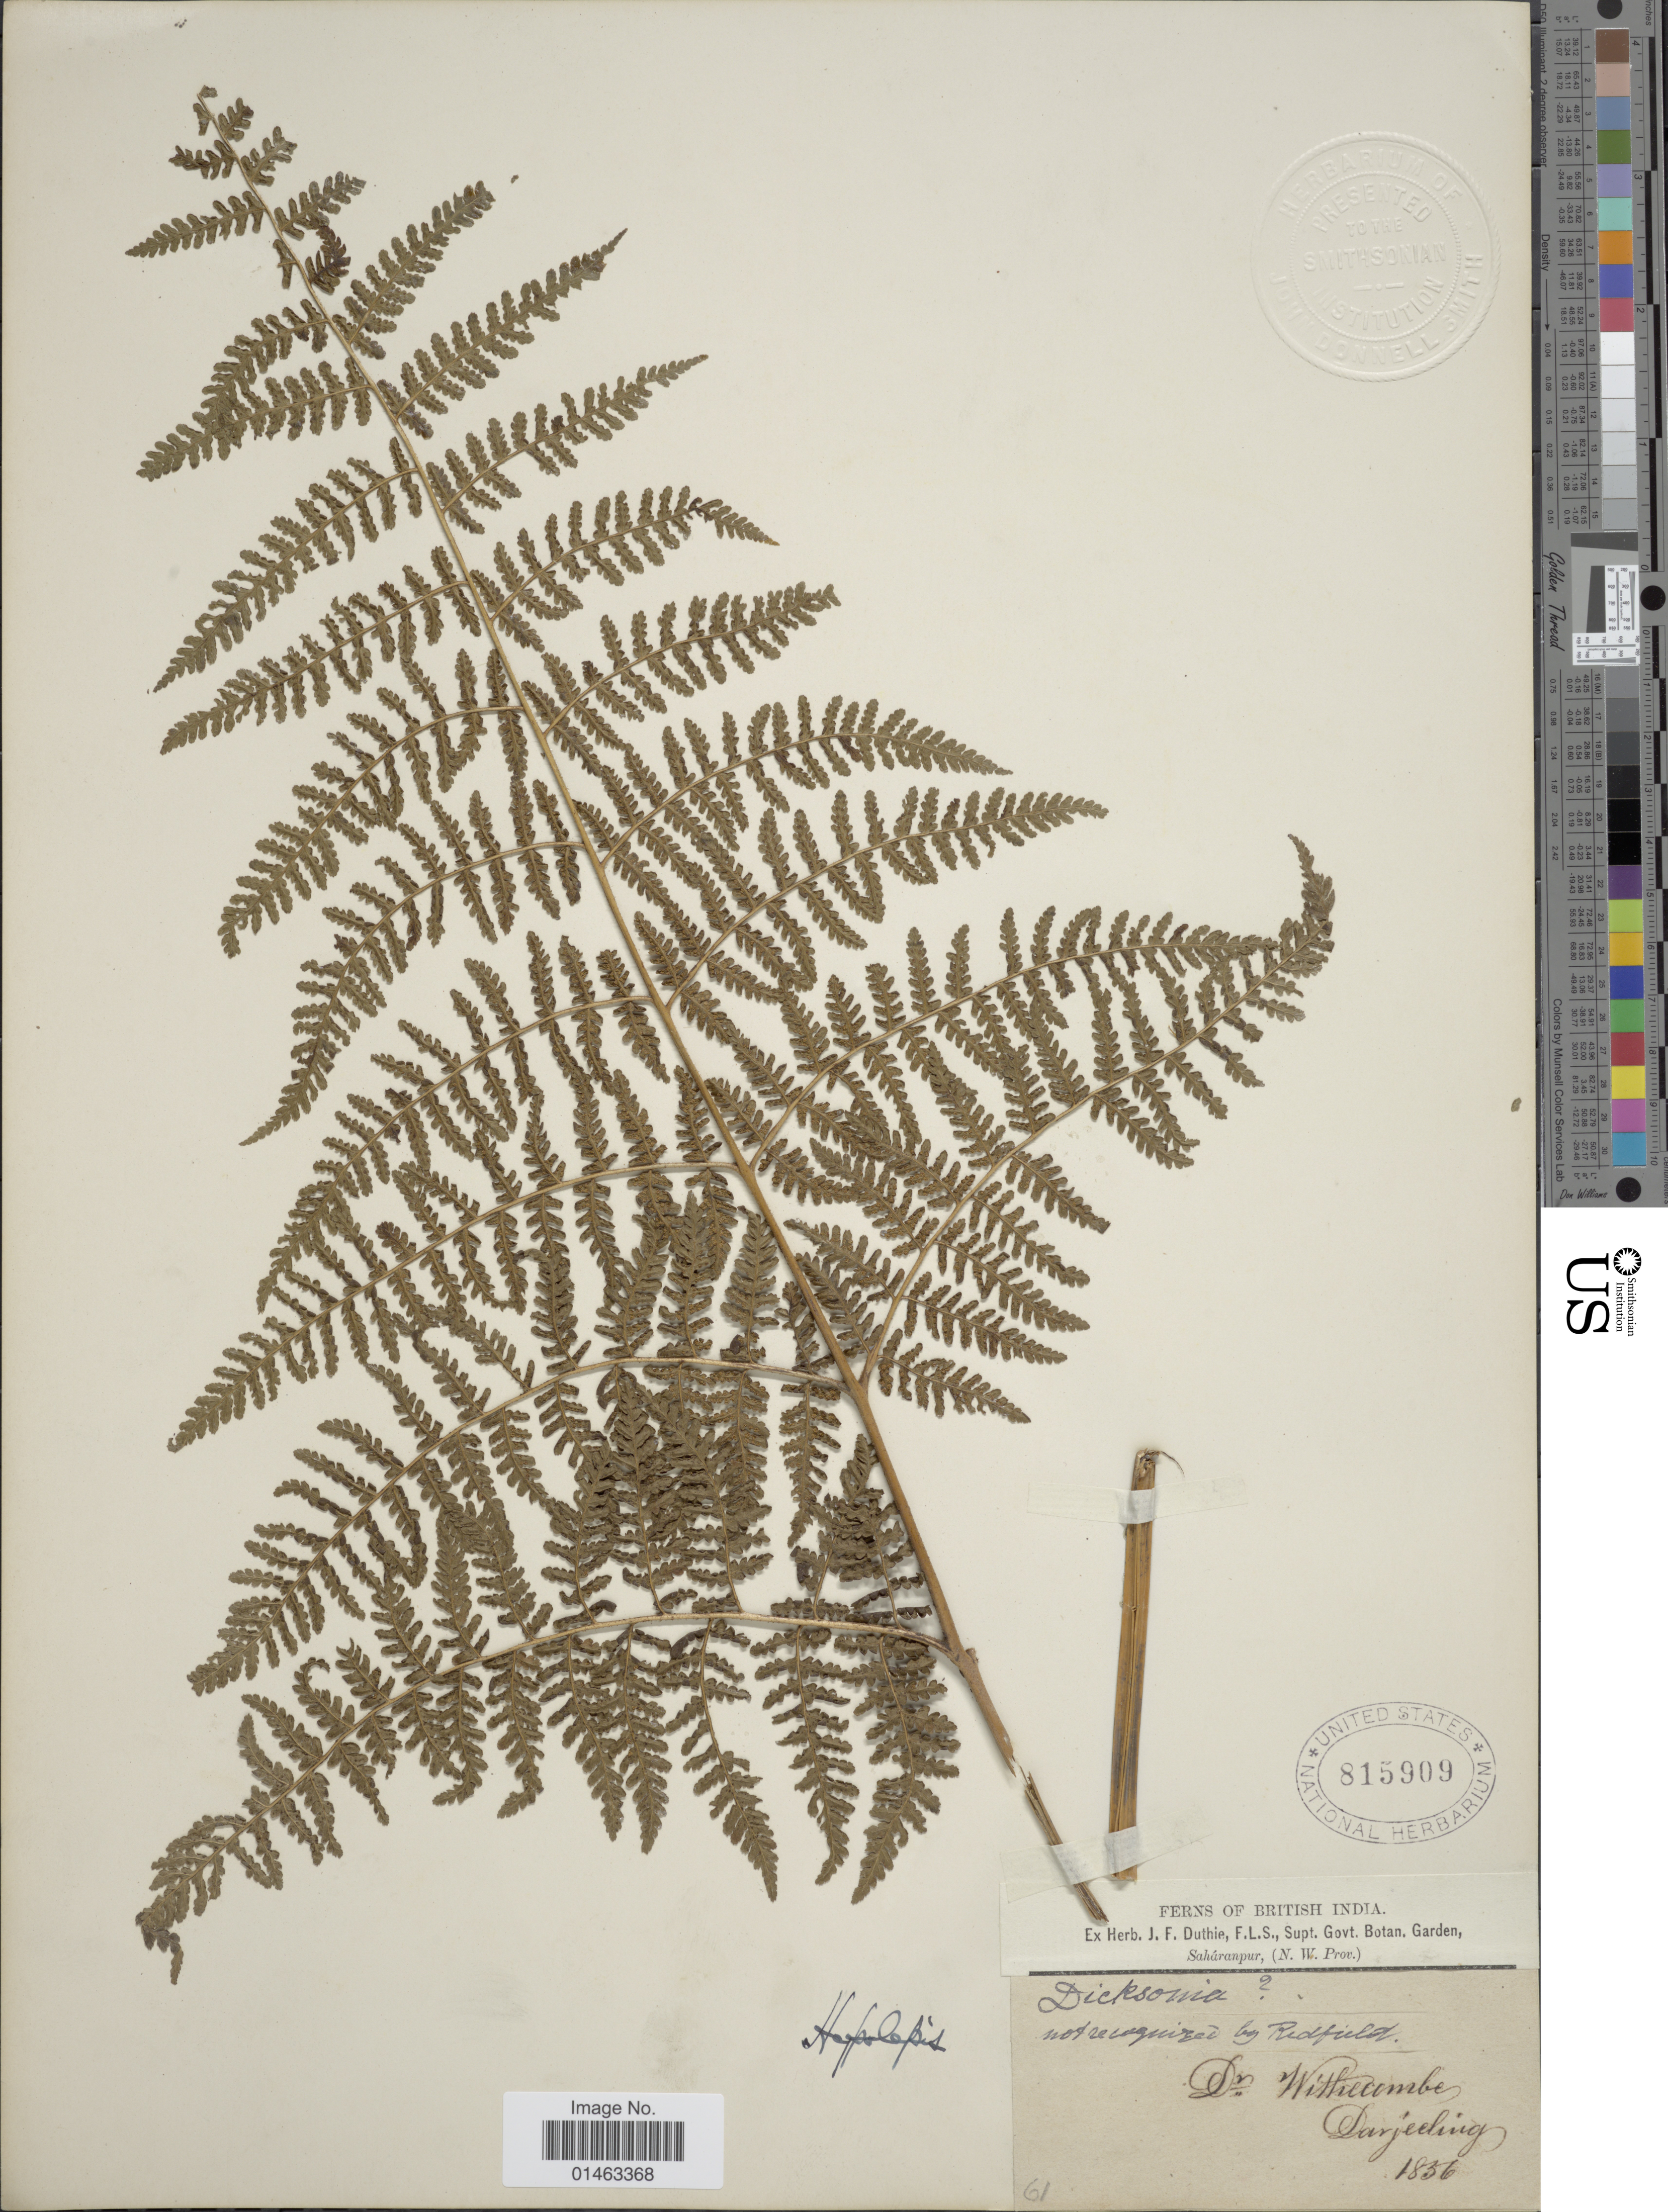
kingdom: Plantae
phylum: Tracheophyta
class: Polypodiopsida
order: Polypodiales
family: Dennstaedtiaceae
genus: Hypolepis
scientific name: Hypolepis sp.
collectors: Withecombe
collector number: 61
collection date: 1856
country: India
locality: British India, Saháranpur, (N.W. Prov.). Darjeeling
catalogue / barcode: US 815909